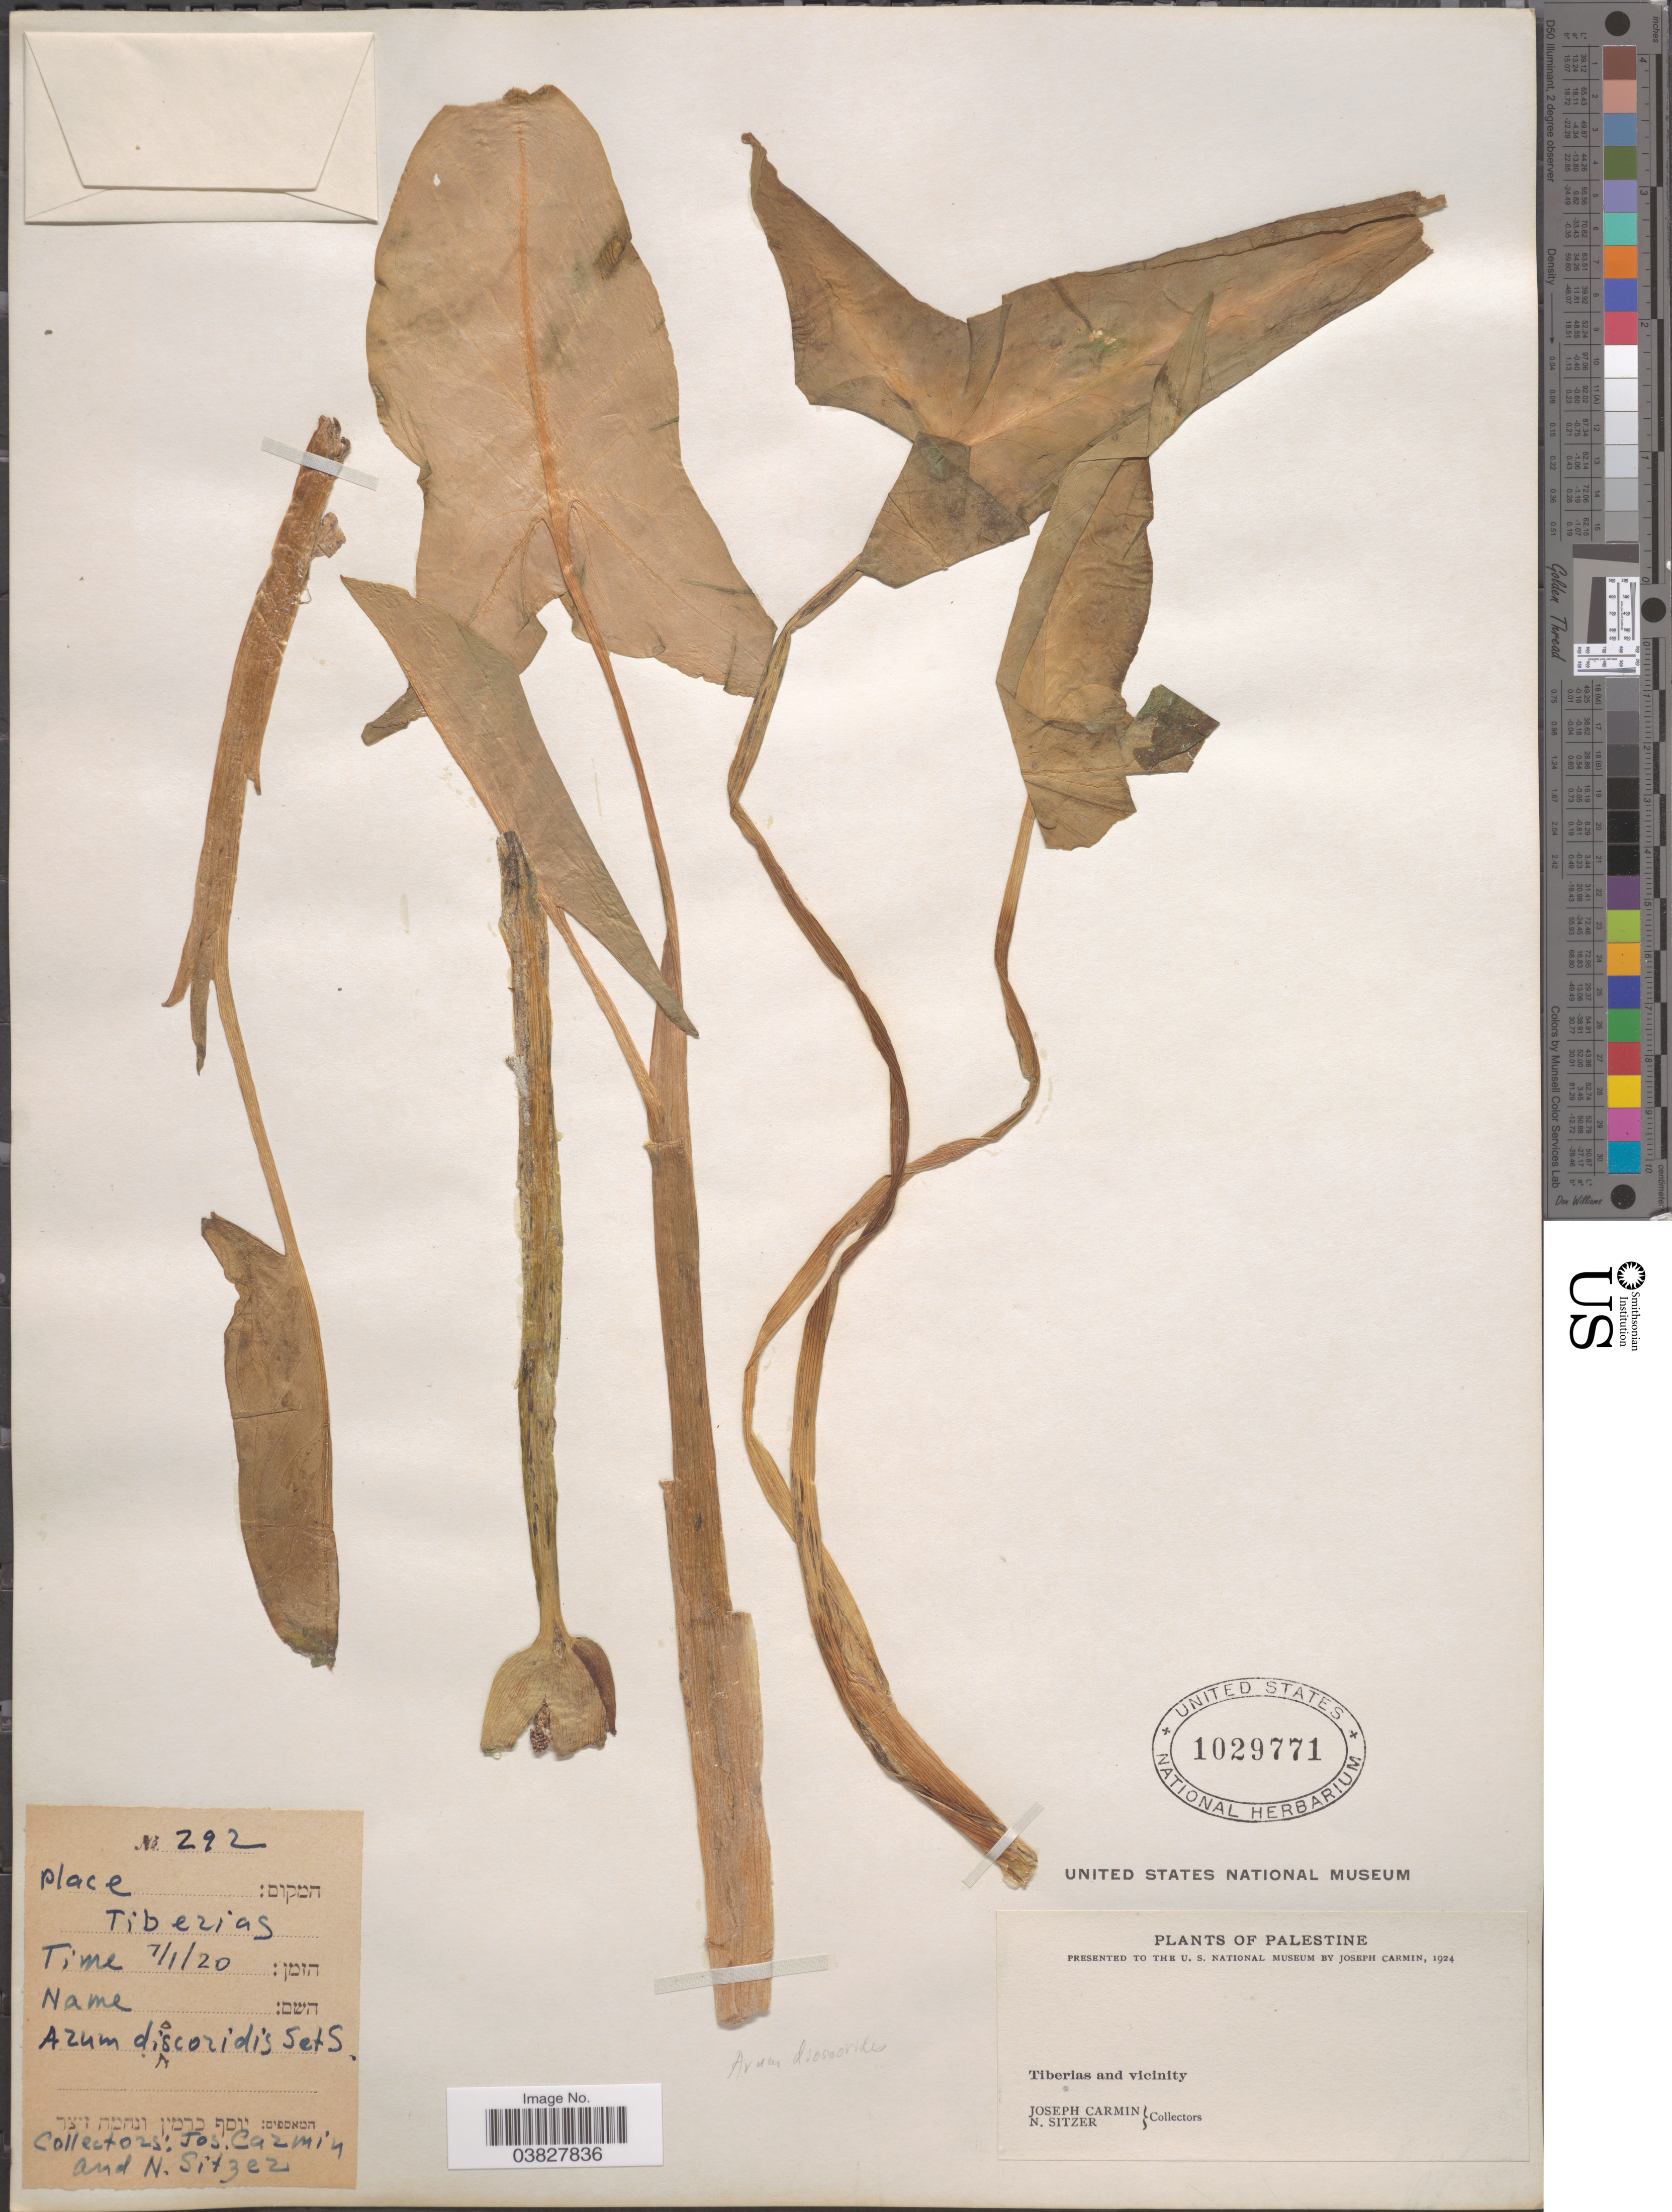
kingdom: Plantae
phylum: Tracheophyta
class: Liliopsida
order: Alismatales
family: Araceae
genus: Arum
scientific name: Arum dioscoridis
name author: Sm.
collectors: J. Carmin & N. Sitzer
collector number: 292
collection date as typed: Transcribed d/m/y: 7/1/20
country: Israel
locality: Palestine. Tiberias and vicinity.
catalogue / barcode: US 1029771